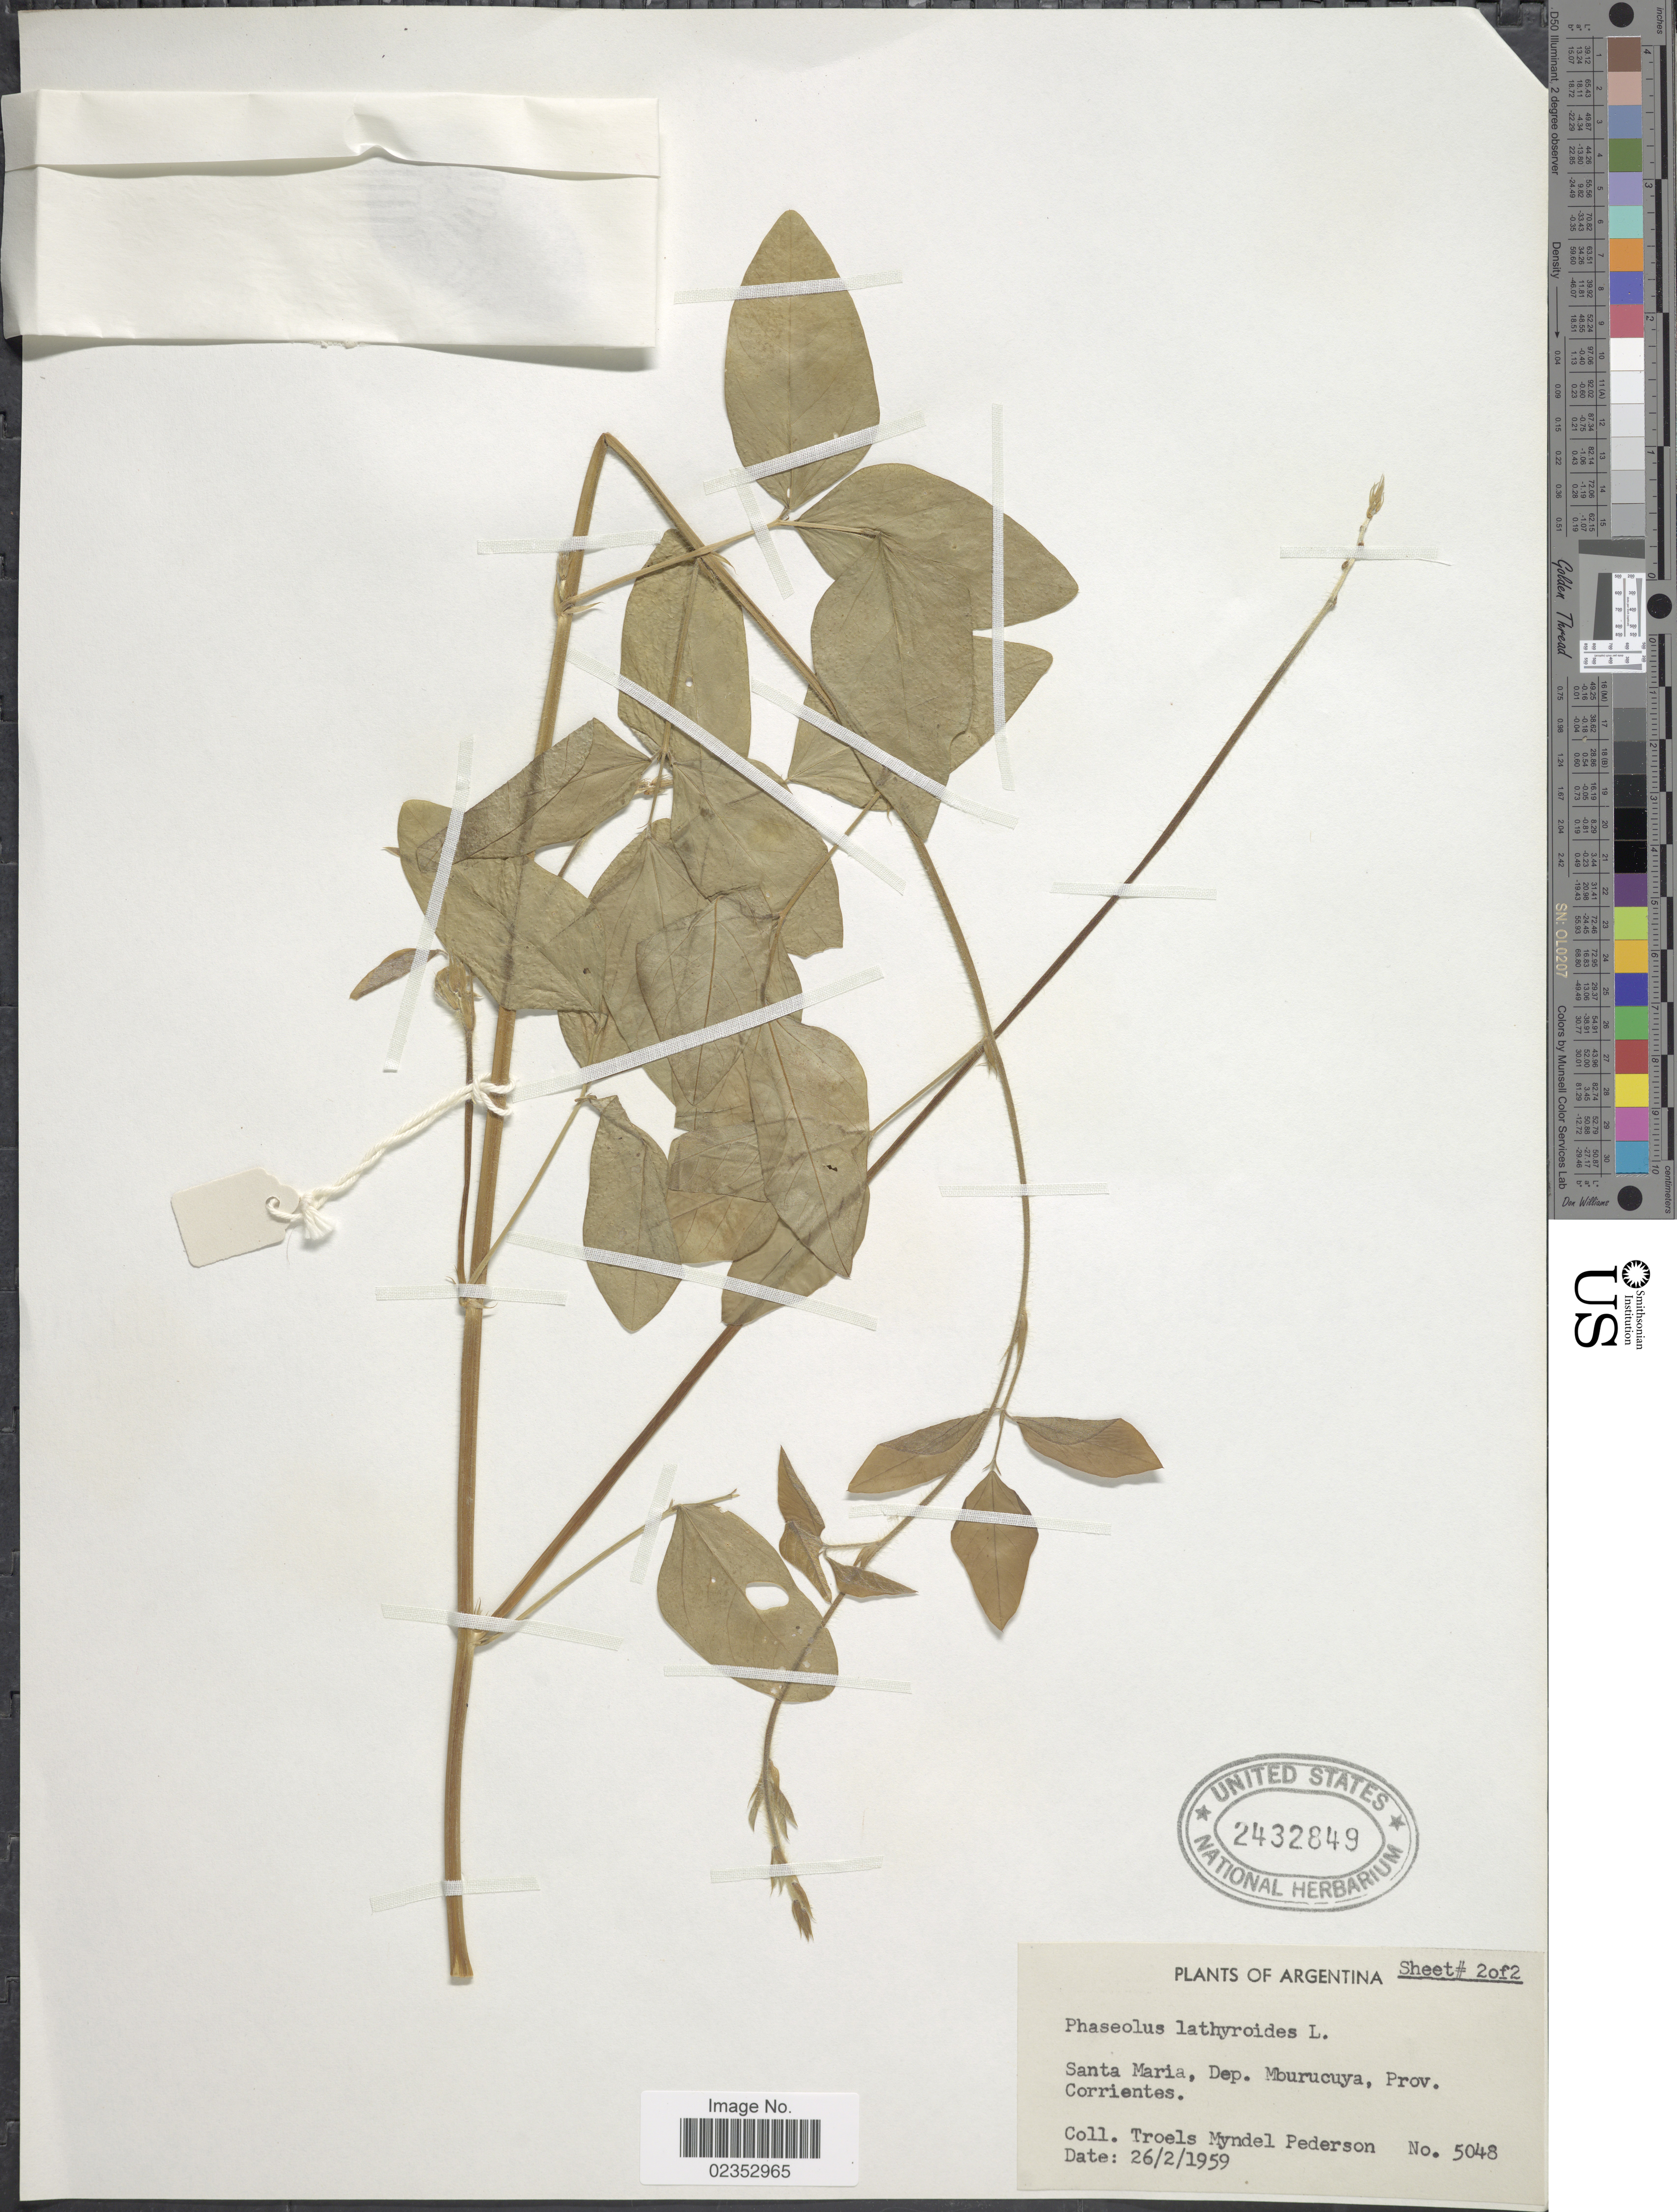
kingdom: Plantae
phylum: Tracheophyta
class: Magnoliopsida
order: Fabales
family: Fabaceae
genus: Phaseolus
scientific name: Phaseolus lathyroides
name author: L.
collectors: T. Pederson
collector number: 5048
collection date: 1959-02-26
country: Argentina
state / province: Corrientes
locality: Santa Maria, Dep. Mburucuya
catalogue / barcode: US 2432849